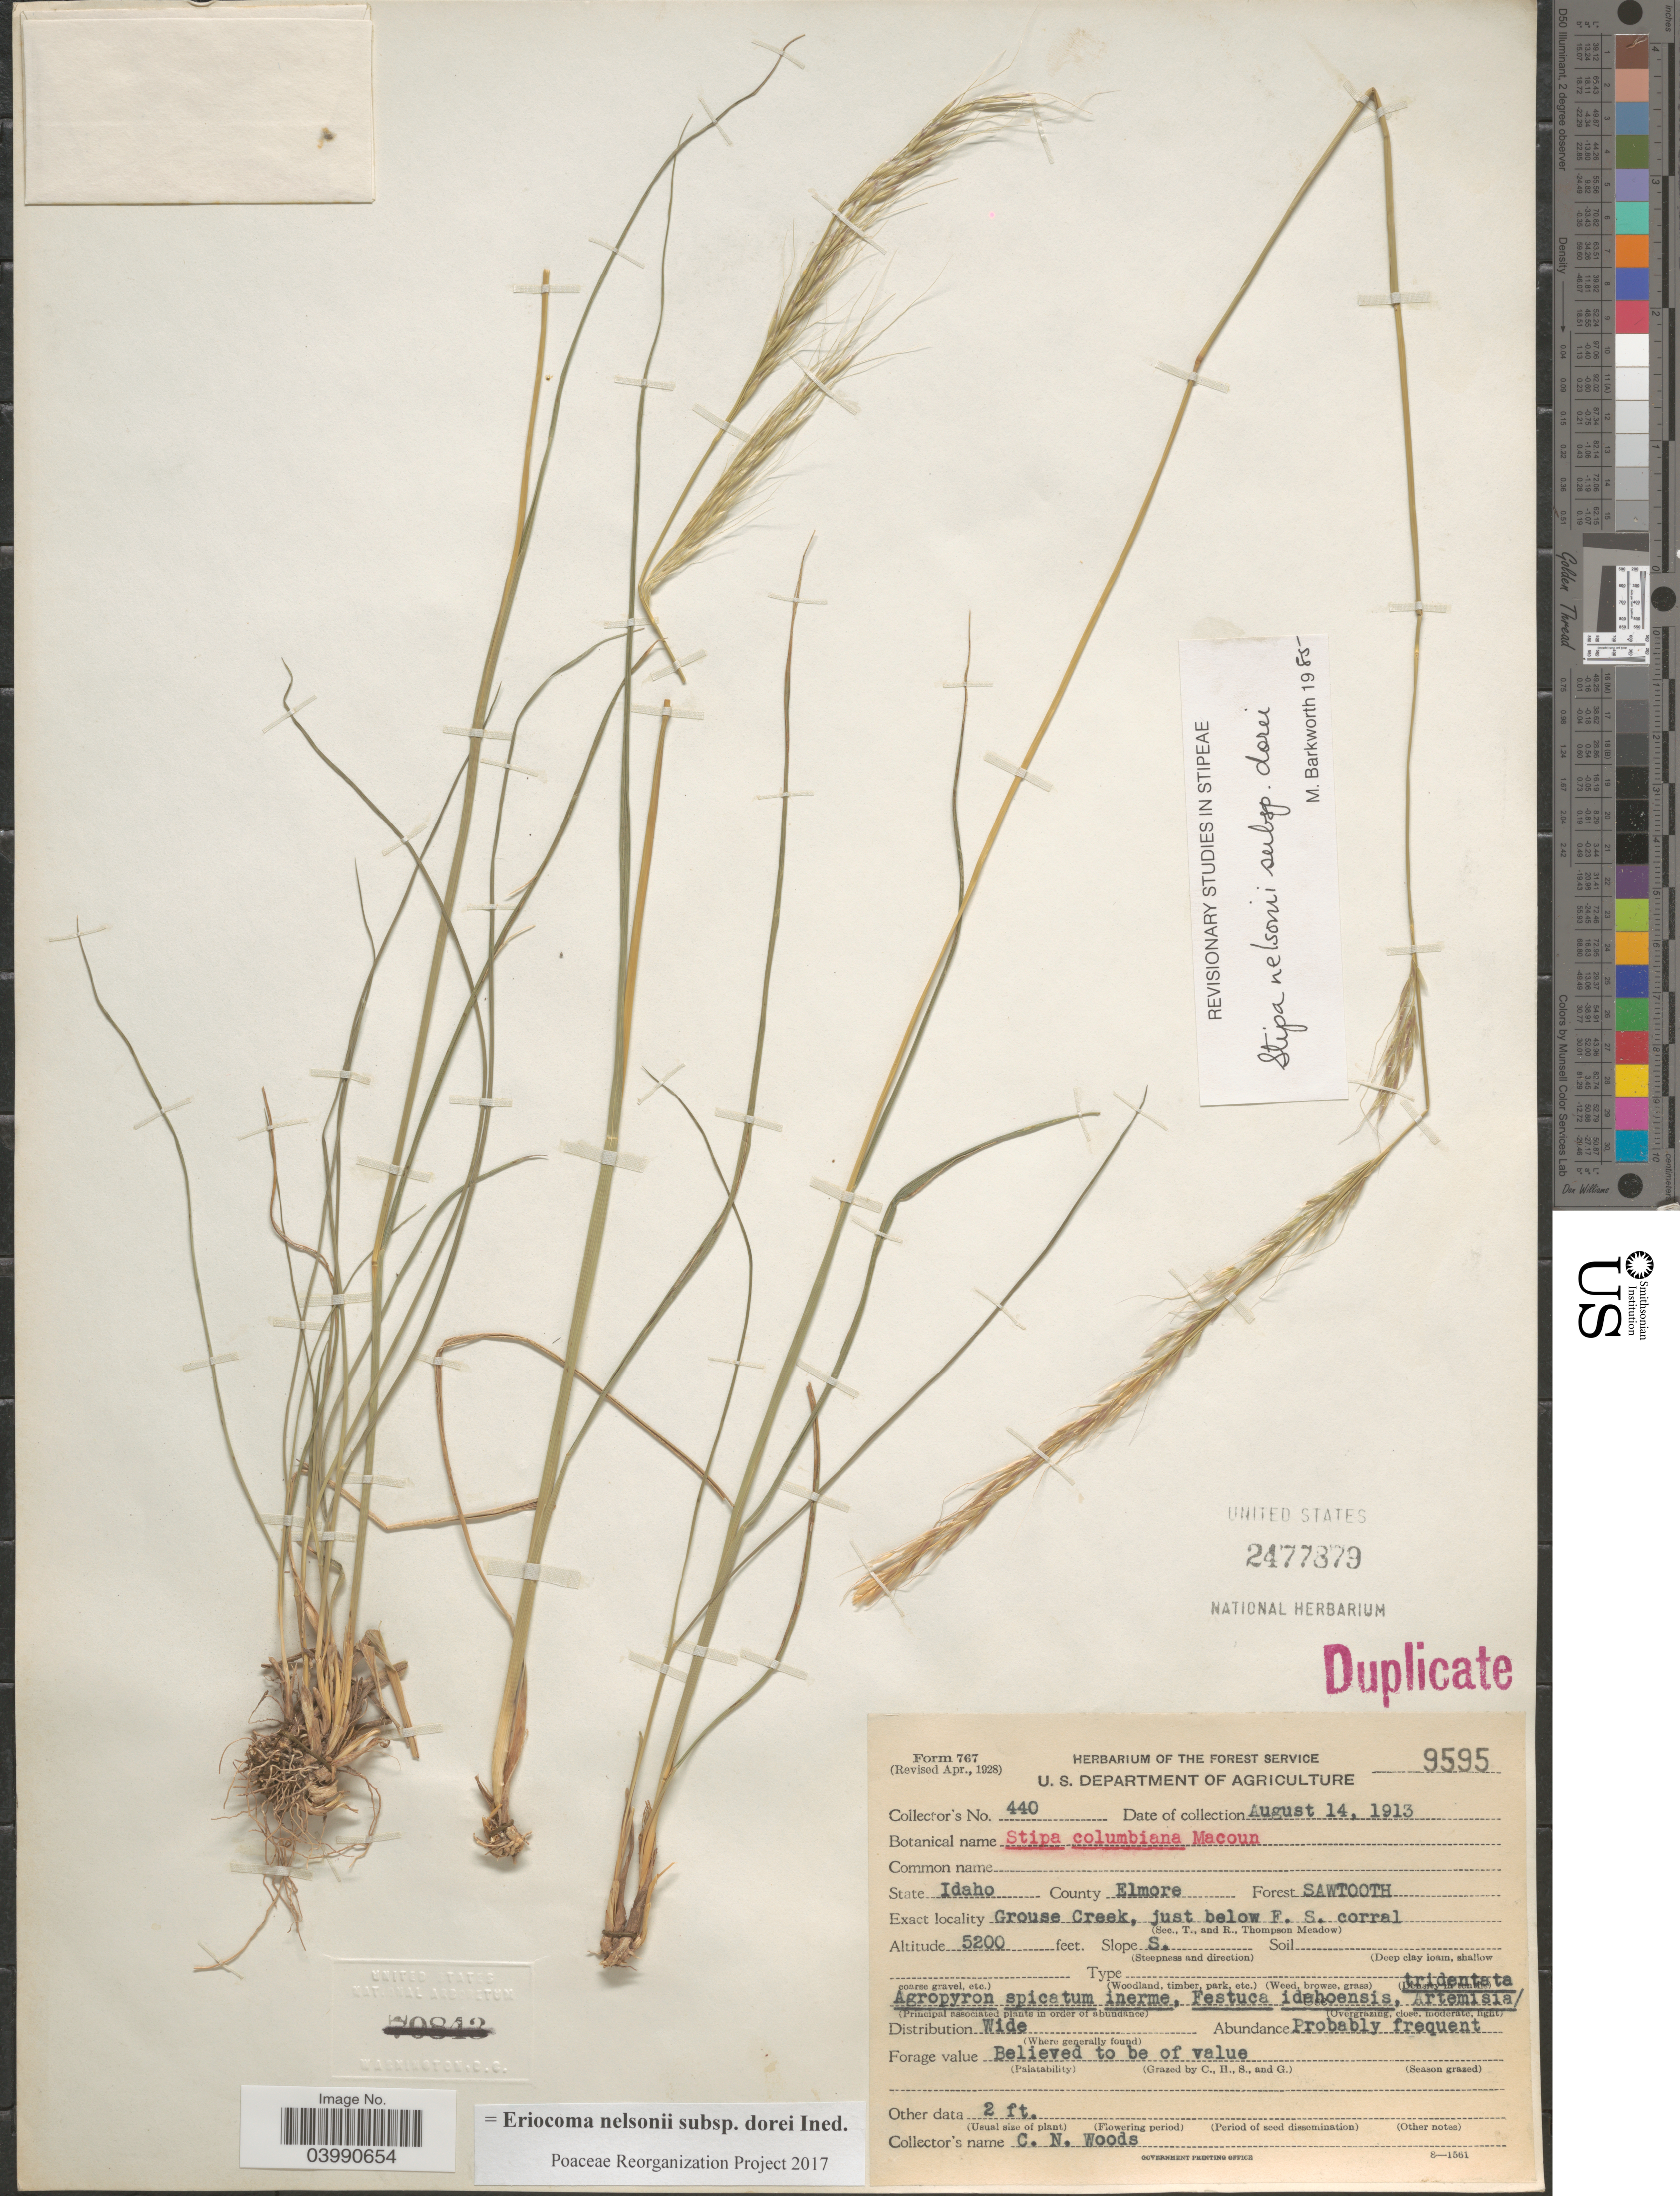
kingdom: Plantae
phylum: Tracheophyta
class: Liliopsida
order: Poales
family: Poaceae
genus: Eriocoma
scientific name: Eriocoma nelsonii subsp. dorei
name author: (Barkworth & J. Maze) Romasch.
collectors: C. Woods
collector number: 440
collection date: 1913-08-14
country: United States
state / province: Idaho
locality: County Elmore. Forest Sawtooth. Grouse Creek, just below F. S. corral. Slope. S.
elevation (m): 1585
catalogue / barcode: US 2477879